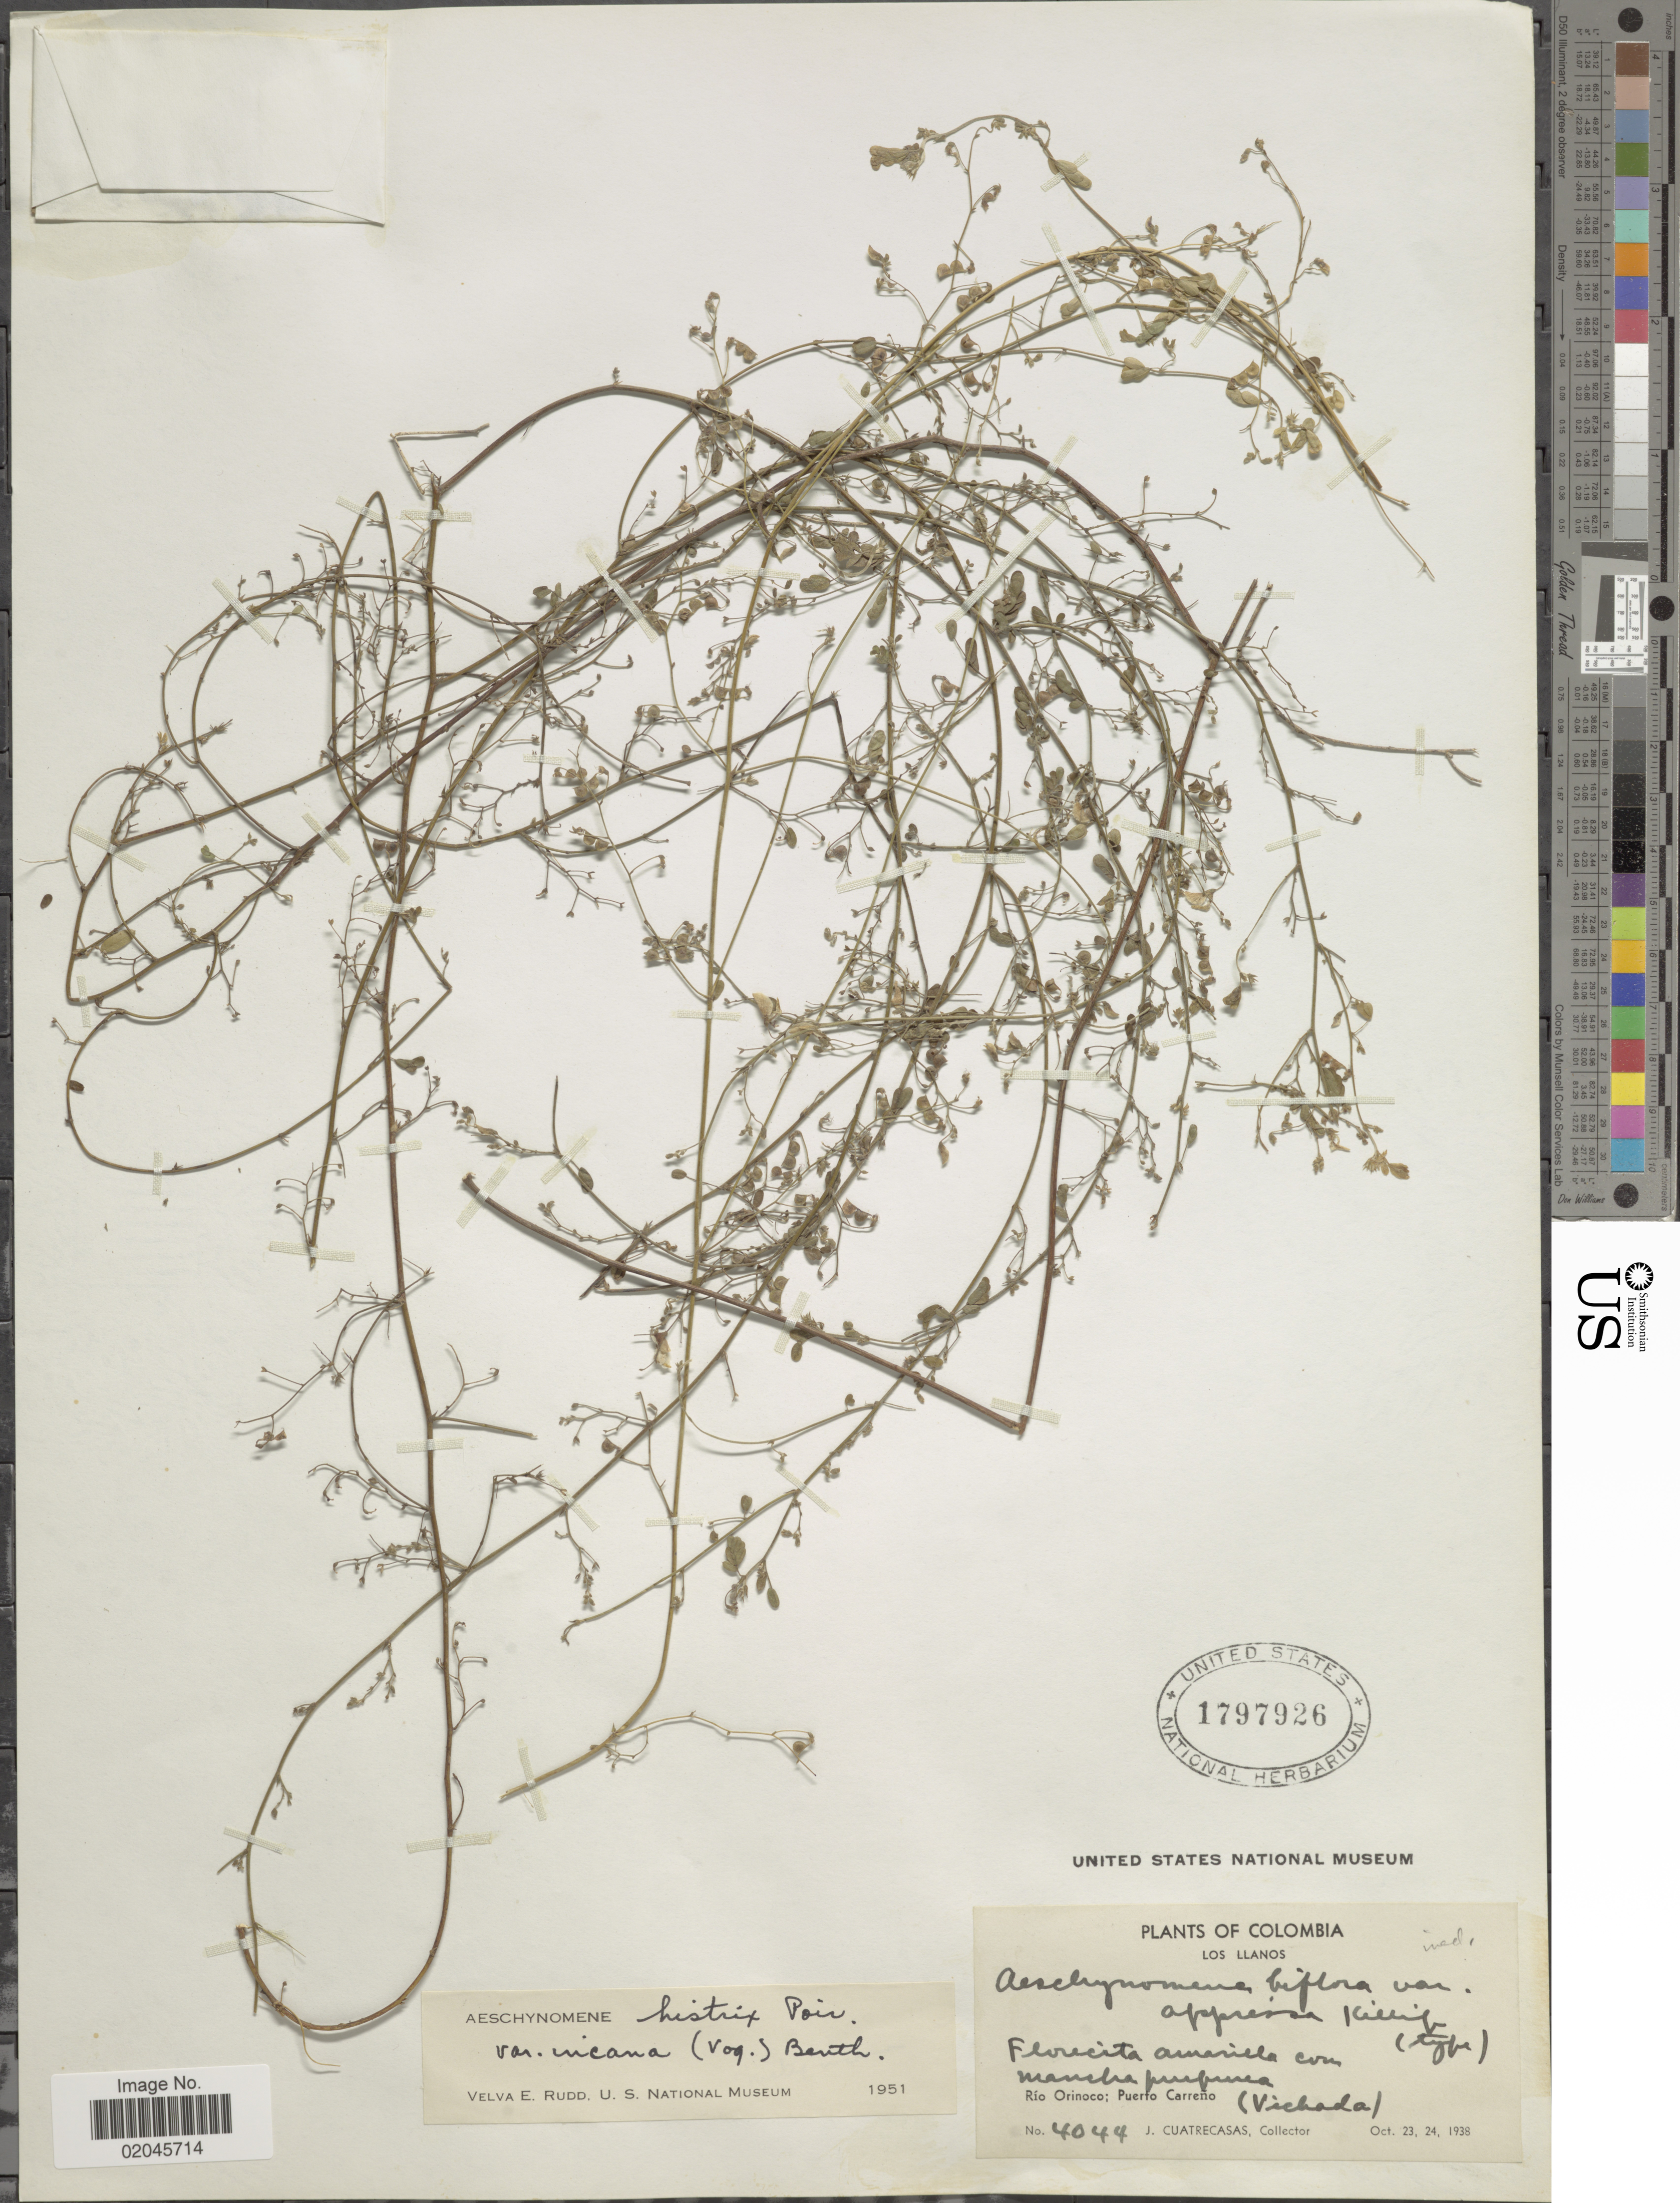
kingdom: Plantae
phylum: Tracheophyta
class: Magnoliopsida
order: Fabales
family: Fabaceae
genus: Aeschynomene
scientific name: Aeschynomene histrix var. incana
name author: Benth.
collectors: J. Cuatrecasas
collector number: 4044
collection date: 1938-10-23/1938-10-24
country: Colombia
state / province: Vichada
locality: Los Llanos, Rio Orinoco:Puerto Carreno.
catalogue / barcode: US 1797926